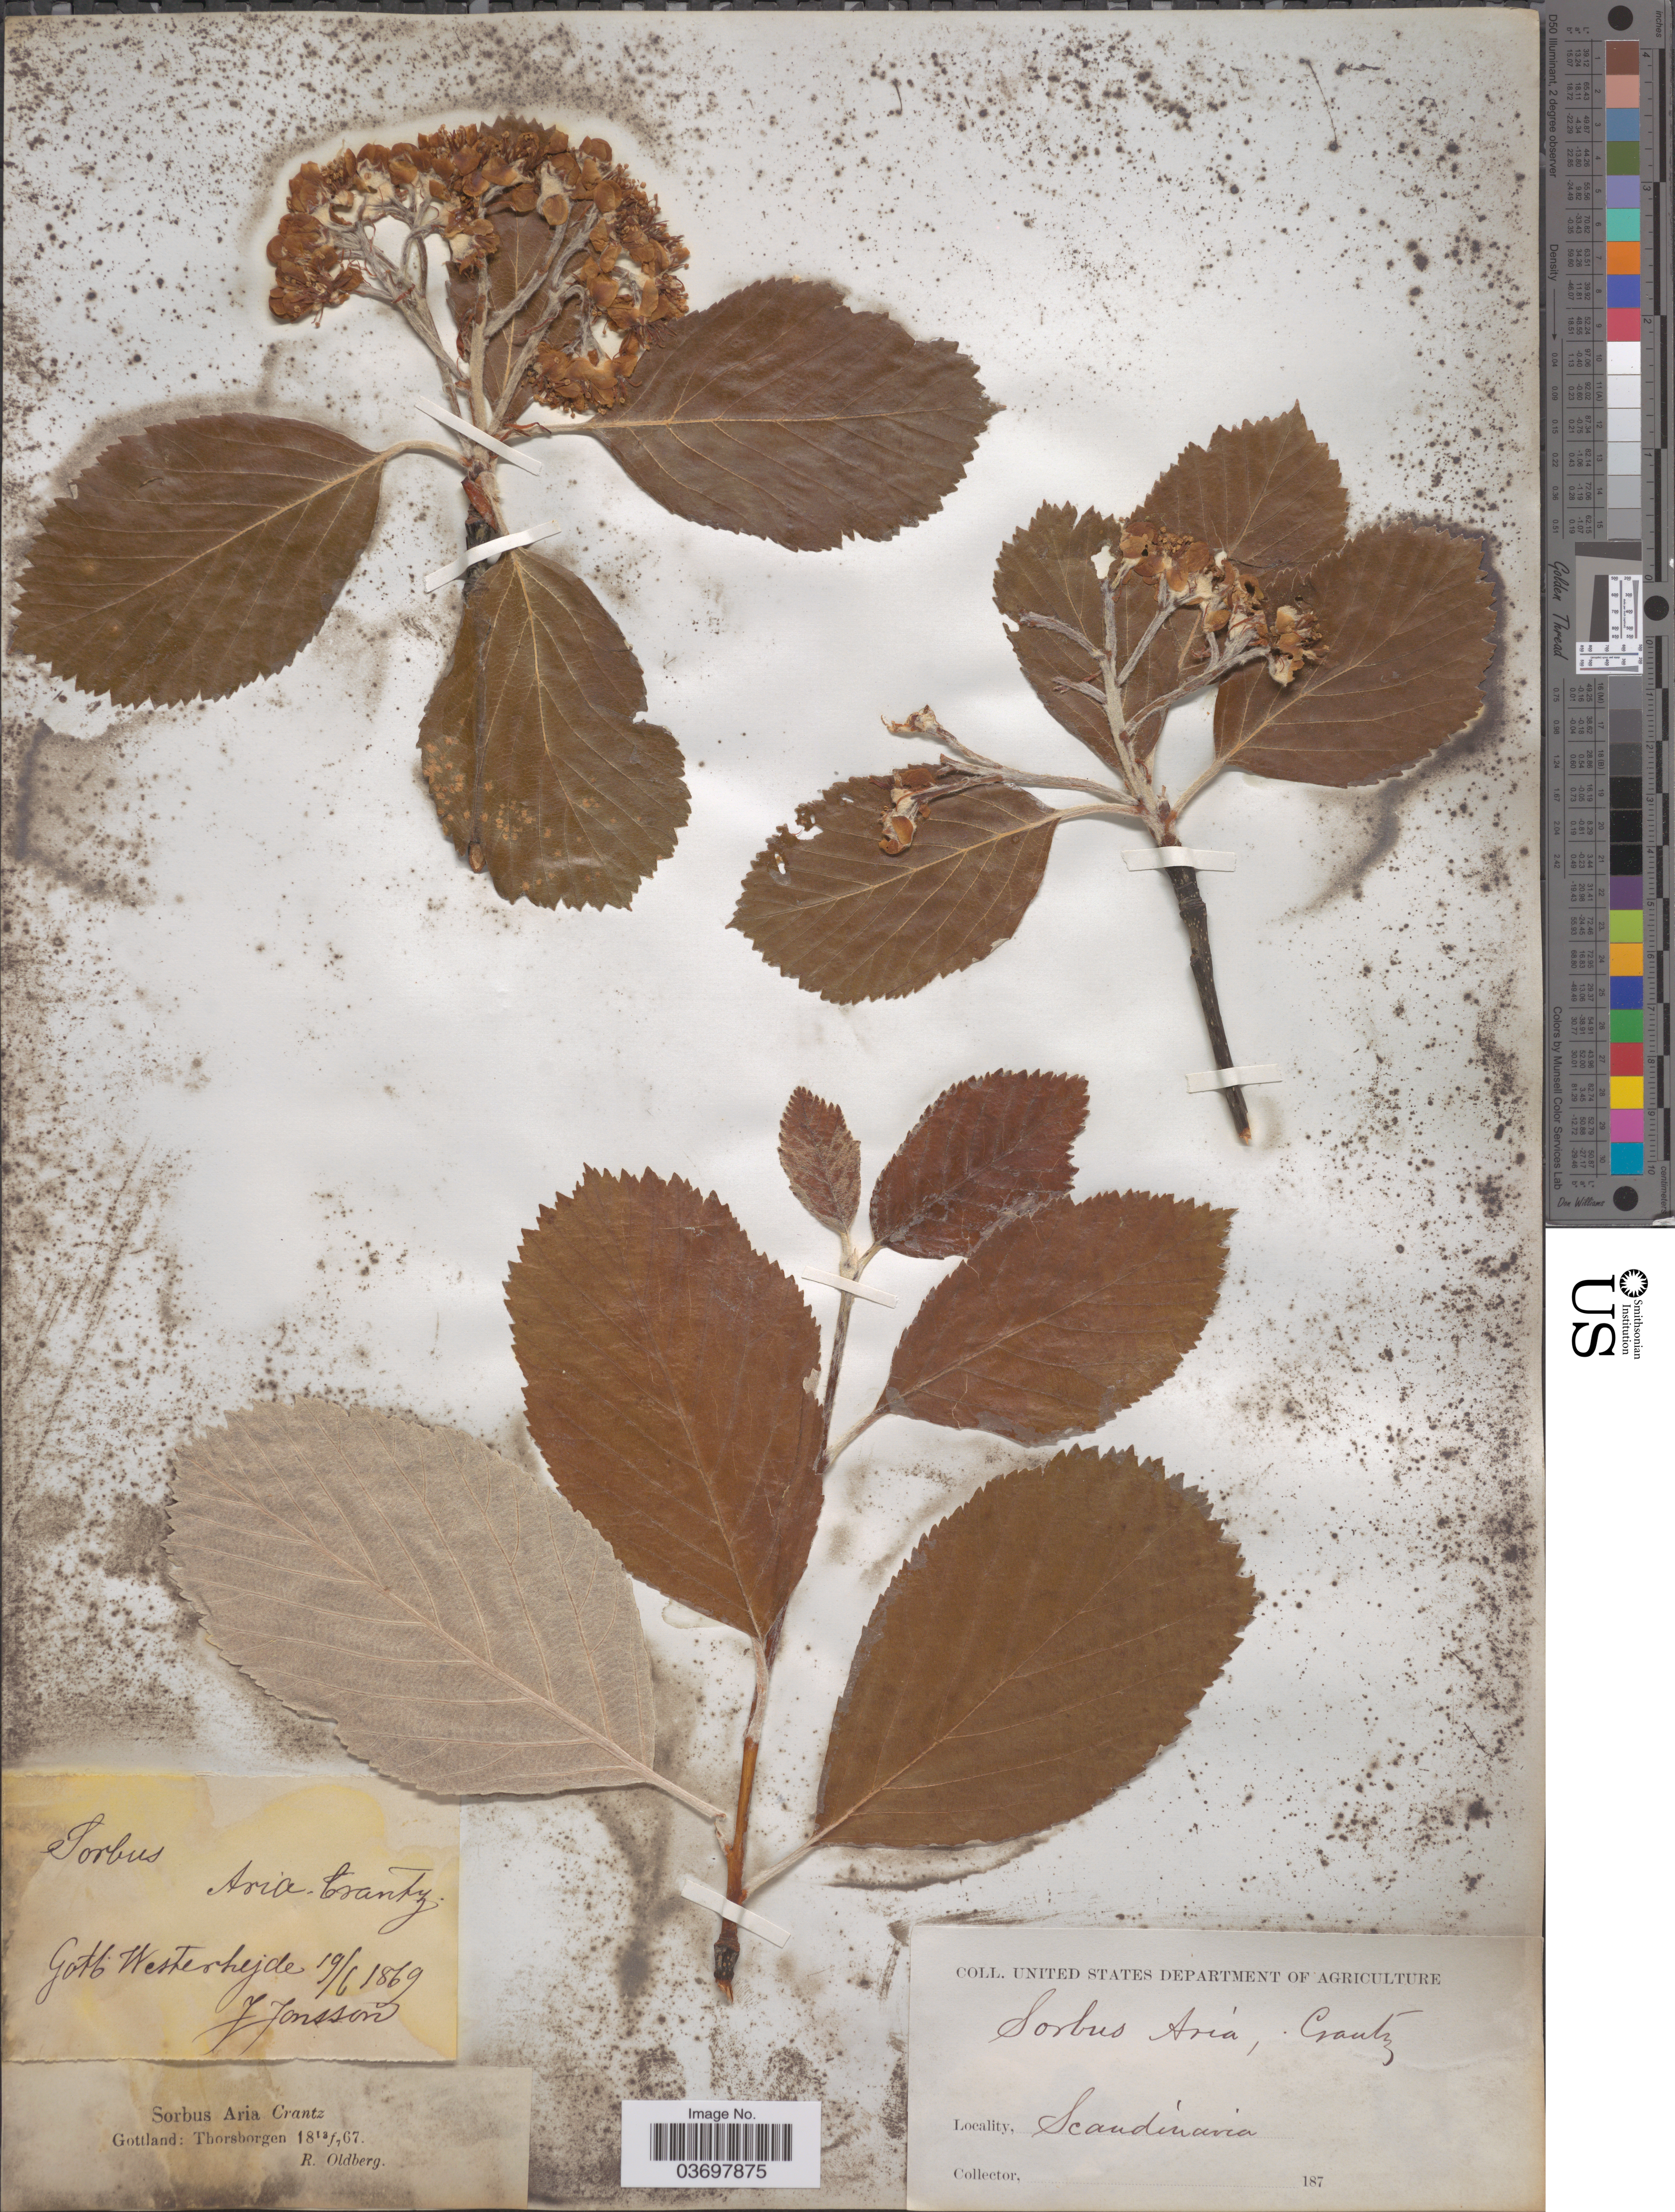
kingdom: Plantae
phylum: Tracheophyta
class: Magnoliopsida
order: Rosales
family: Rosaceae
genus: Sorbus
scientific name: Sorbus aria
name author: (L.) Crantz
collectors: J. Jonsson & R. Oldberg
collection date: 1867-07-13/1869-06-19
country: Sweden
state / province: Gotland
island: Gotland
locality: Scandinavia. Gotl. Westerhejde. Gottland: Thorsborgen.